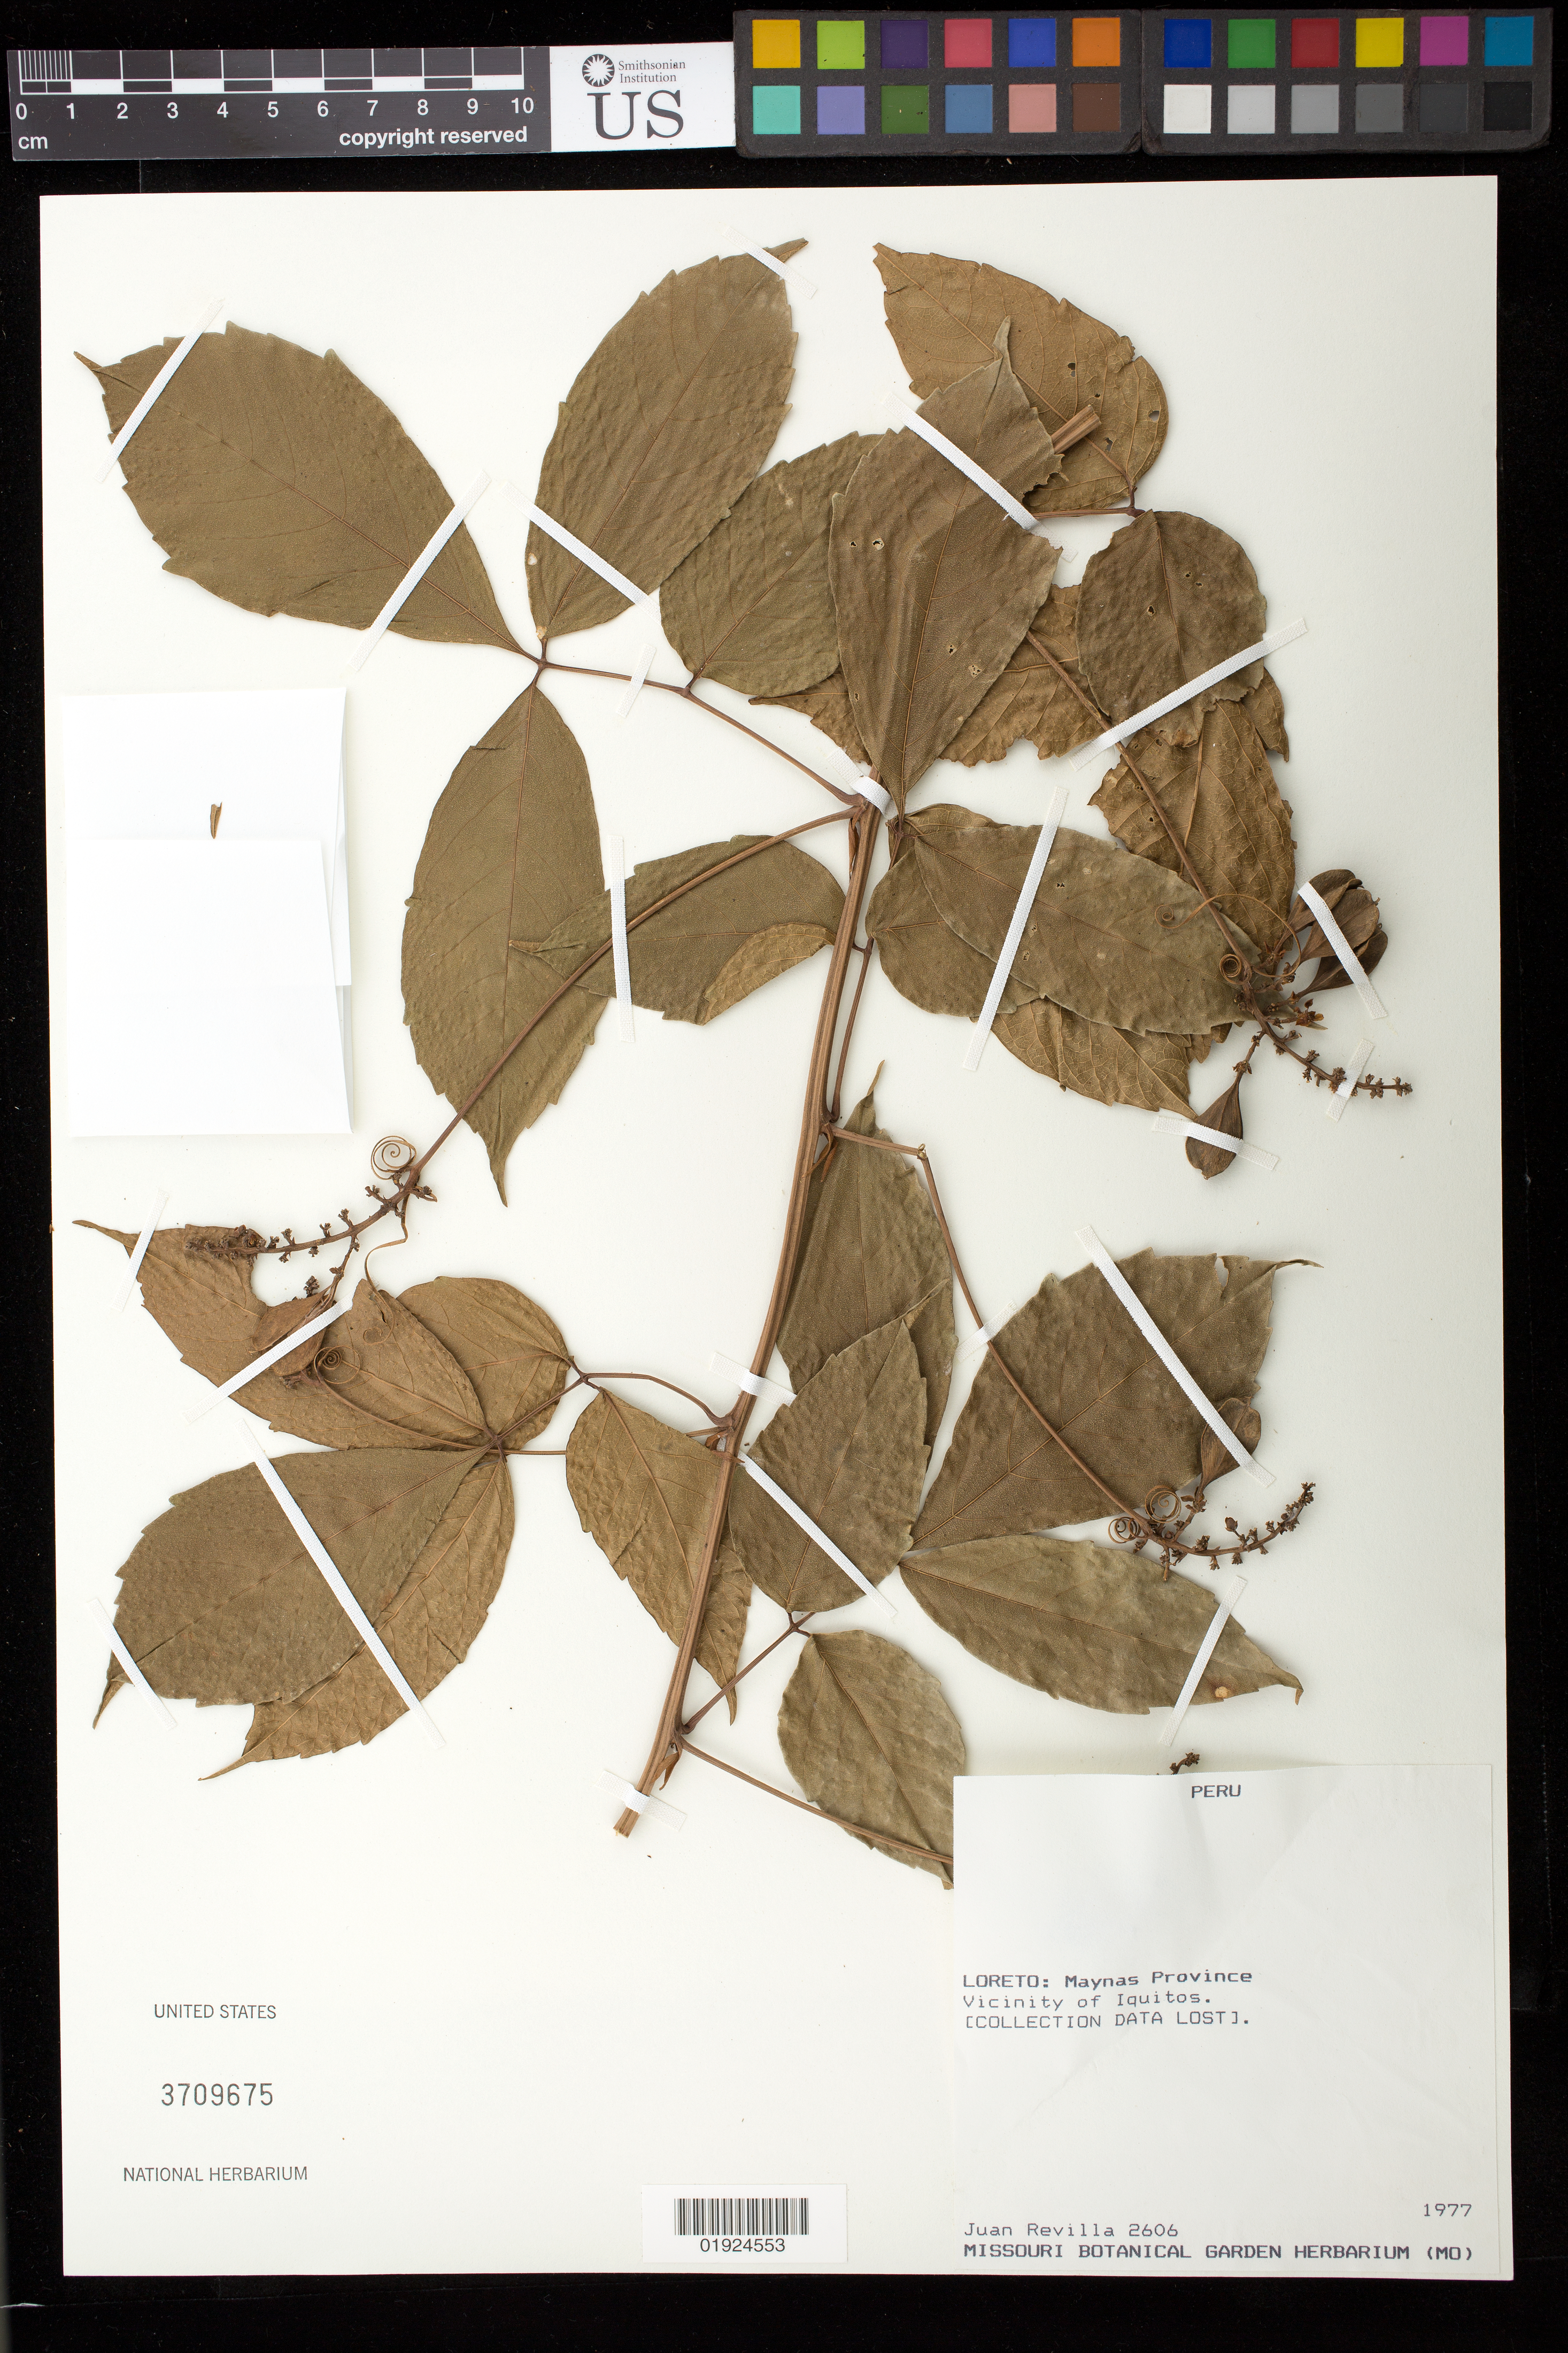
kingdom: Plantae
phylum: Tracheophyta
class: Magnoliopsida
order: Sapindales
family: Sapindaceae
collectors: J. Revilla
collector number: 2606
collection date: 1977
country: Peru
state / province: Loreto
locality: Maynas Province, vicinity of Iquitos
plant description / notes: From label: COLLECTION DATA LOST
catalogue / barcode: US 3709675